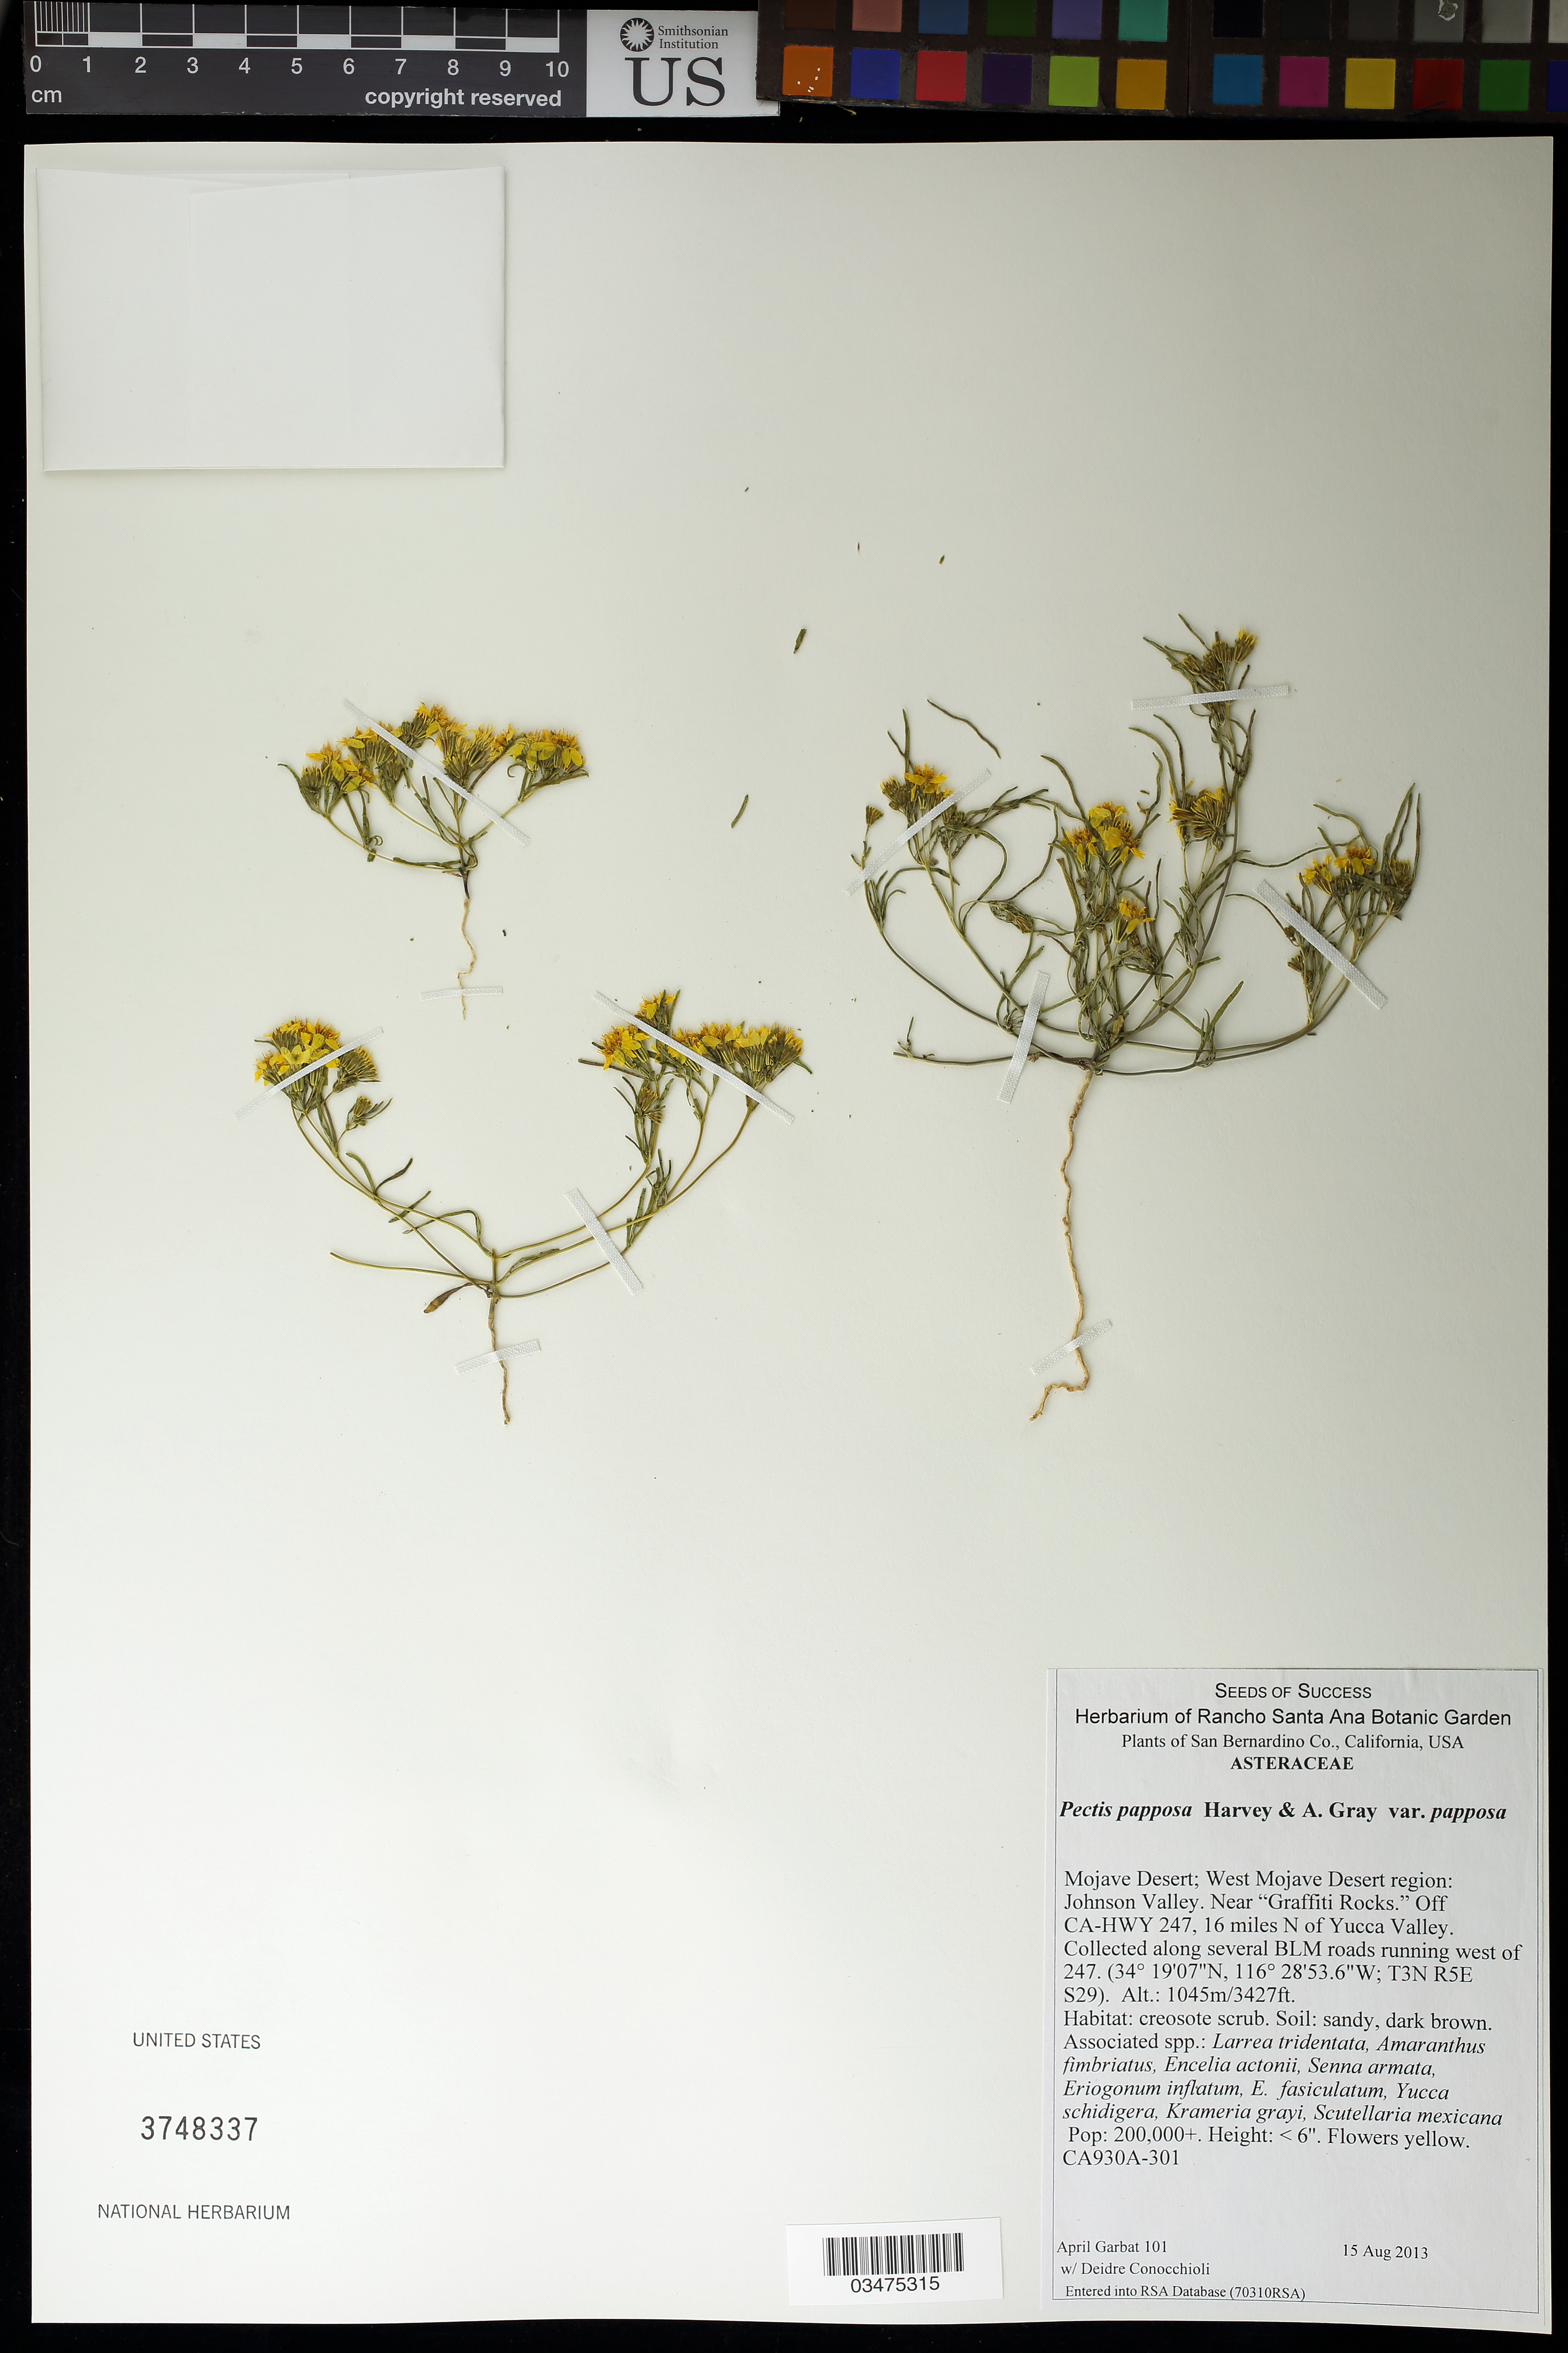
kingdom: Plantae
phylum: Tracheophyta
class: Magnoliopsida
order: Asterales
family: Asteraceae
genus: Pectis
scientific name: Pectis papposa var. papposa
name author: Harv. & A. Gray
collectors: A. Garbat & D. Conocchioli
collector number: CA930A-301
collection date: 2013-08-15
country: United States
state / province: California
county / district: San Bernardino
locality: Mojave Desert, West region, Johnson Valley, near "Graffiti Rocks", 16 miles N of Yucca Valley.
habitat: Creosote scrub. Soil: sandy, dark brown.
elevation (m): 1045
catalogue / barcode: US 3748337